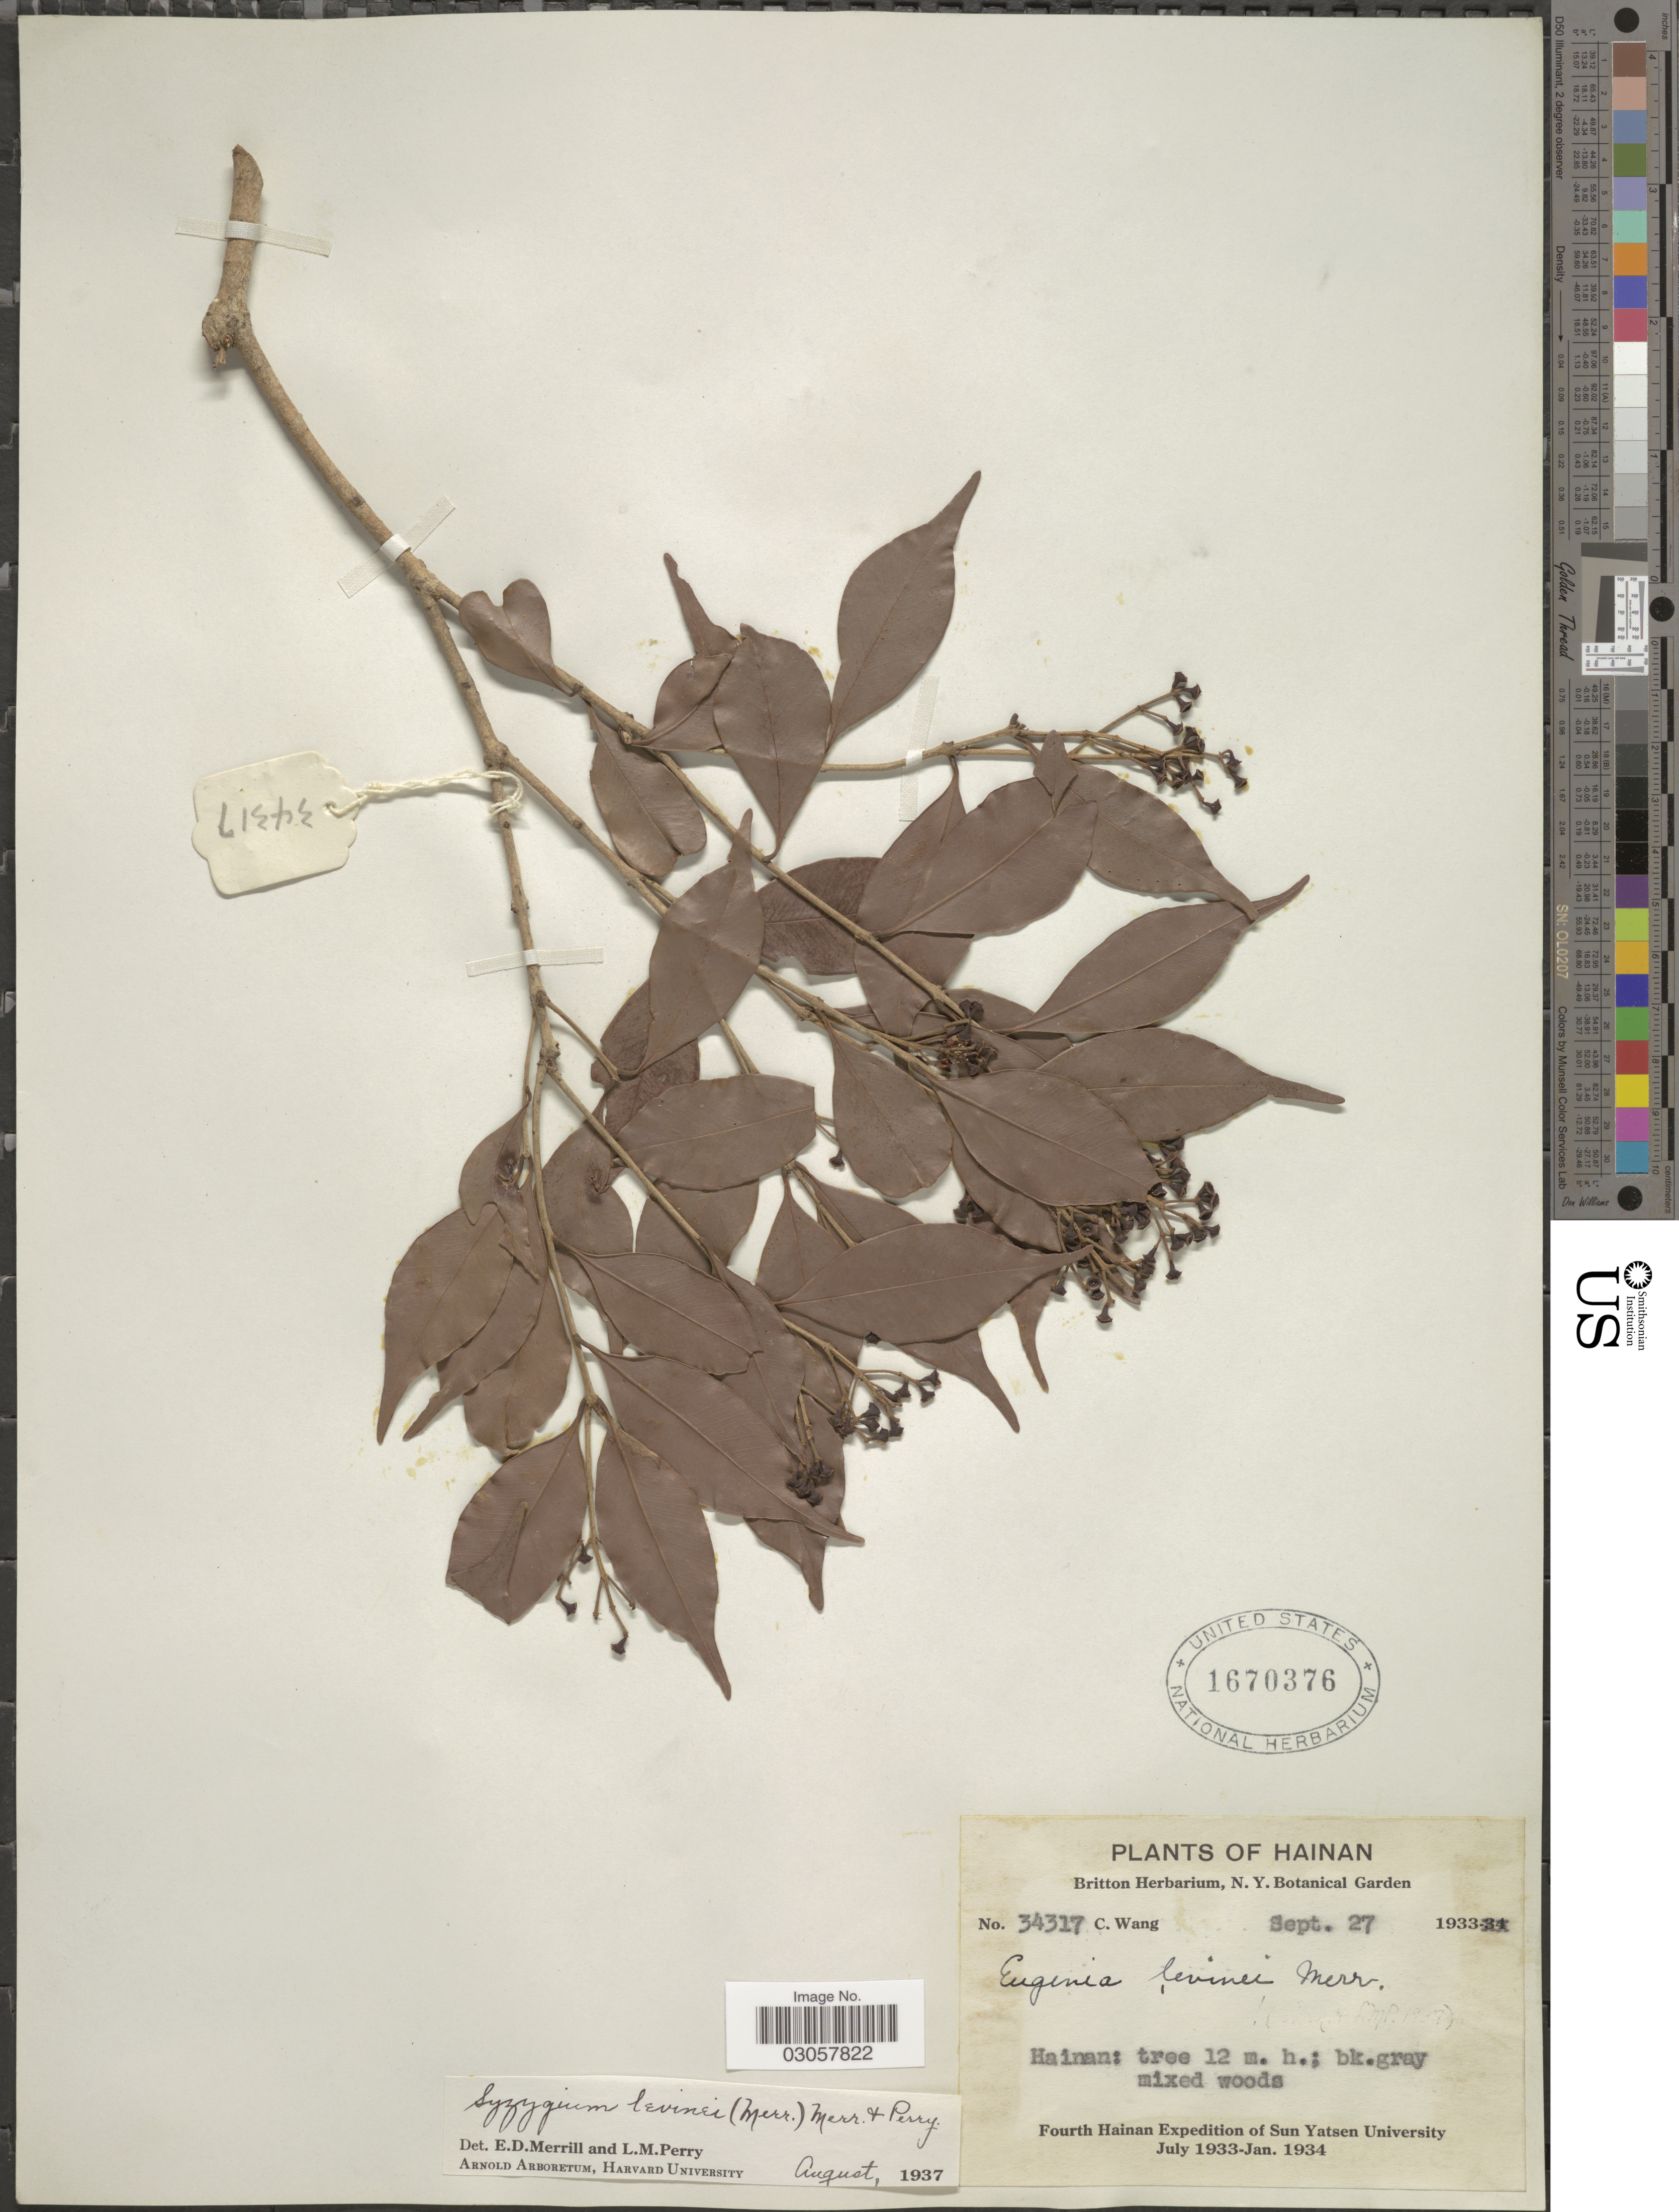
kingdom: Plantae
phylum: Tracheophyta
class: Magnoliopsida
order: Myrtales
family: Myrtaceae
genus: Syzygium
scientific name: Syzygium levinei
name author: (Merr.) Merr. & L.M. Perry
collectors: C. Wang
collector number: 34317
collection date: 1933-09-27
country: China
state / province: Hainan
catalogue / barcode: US 1670376